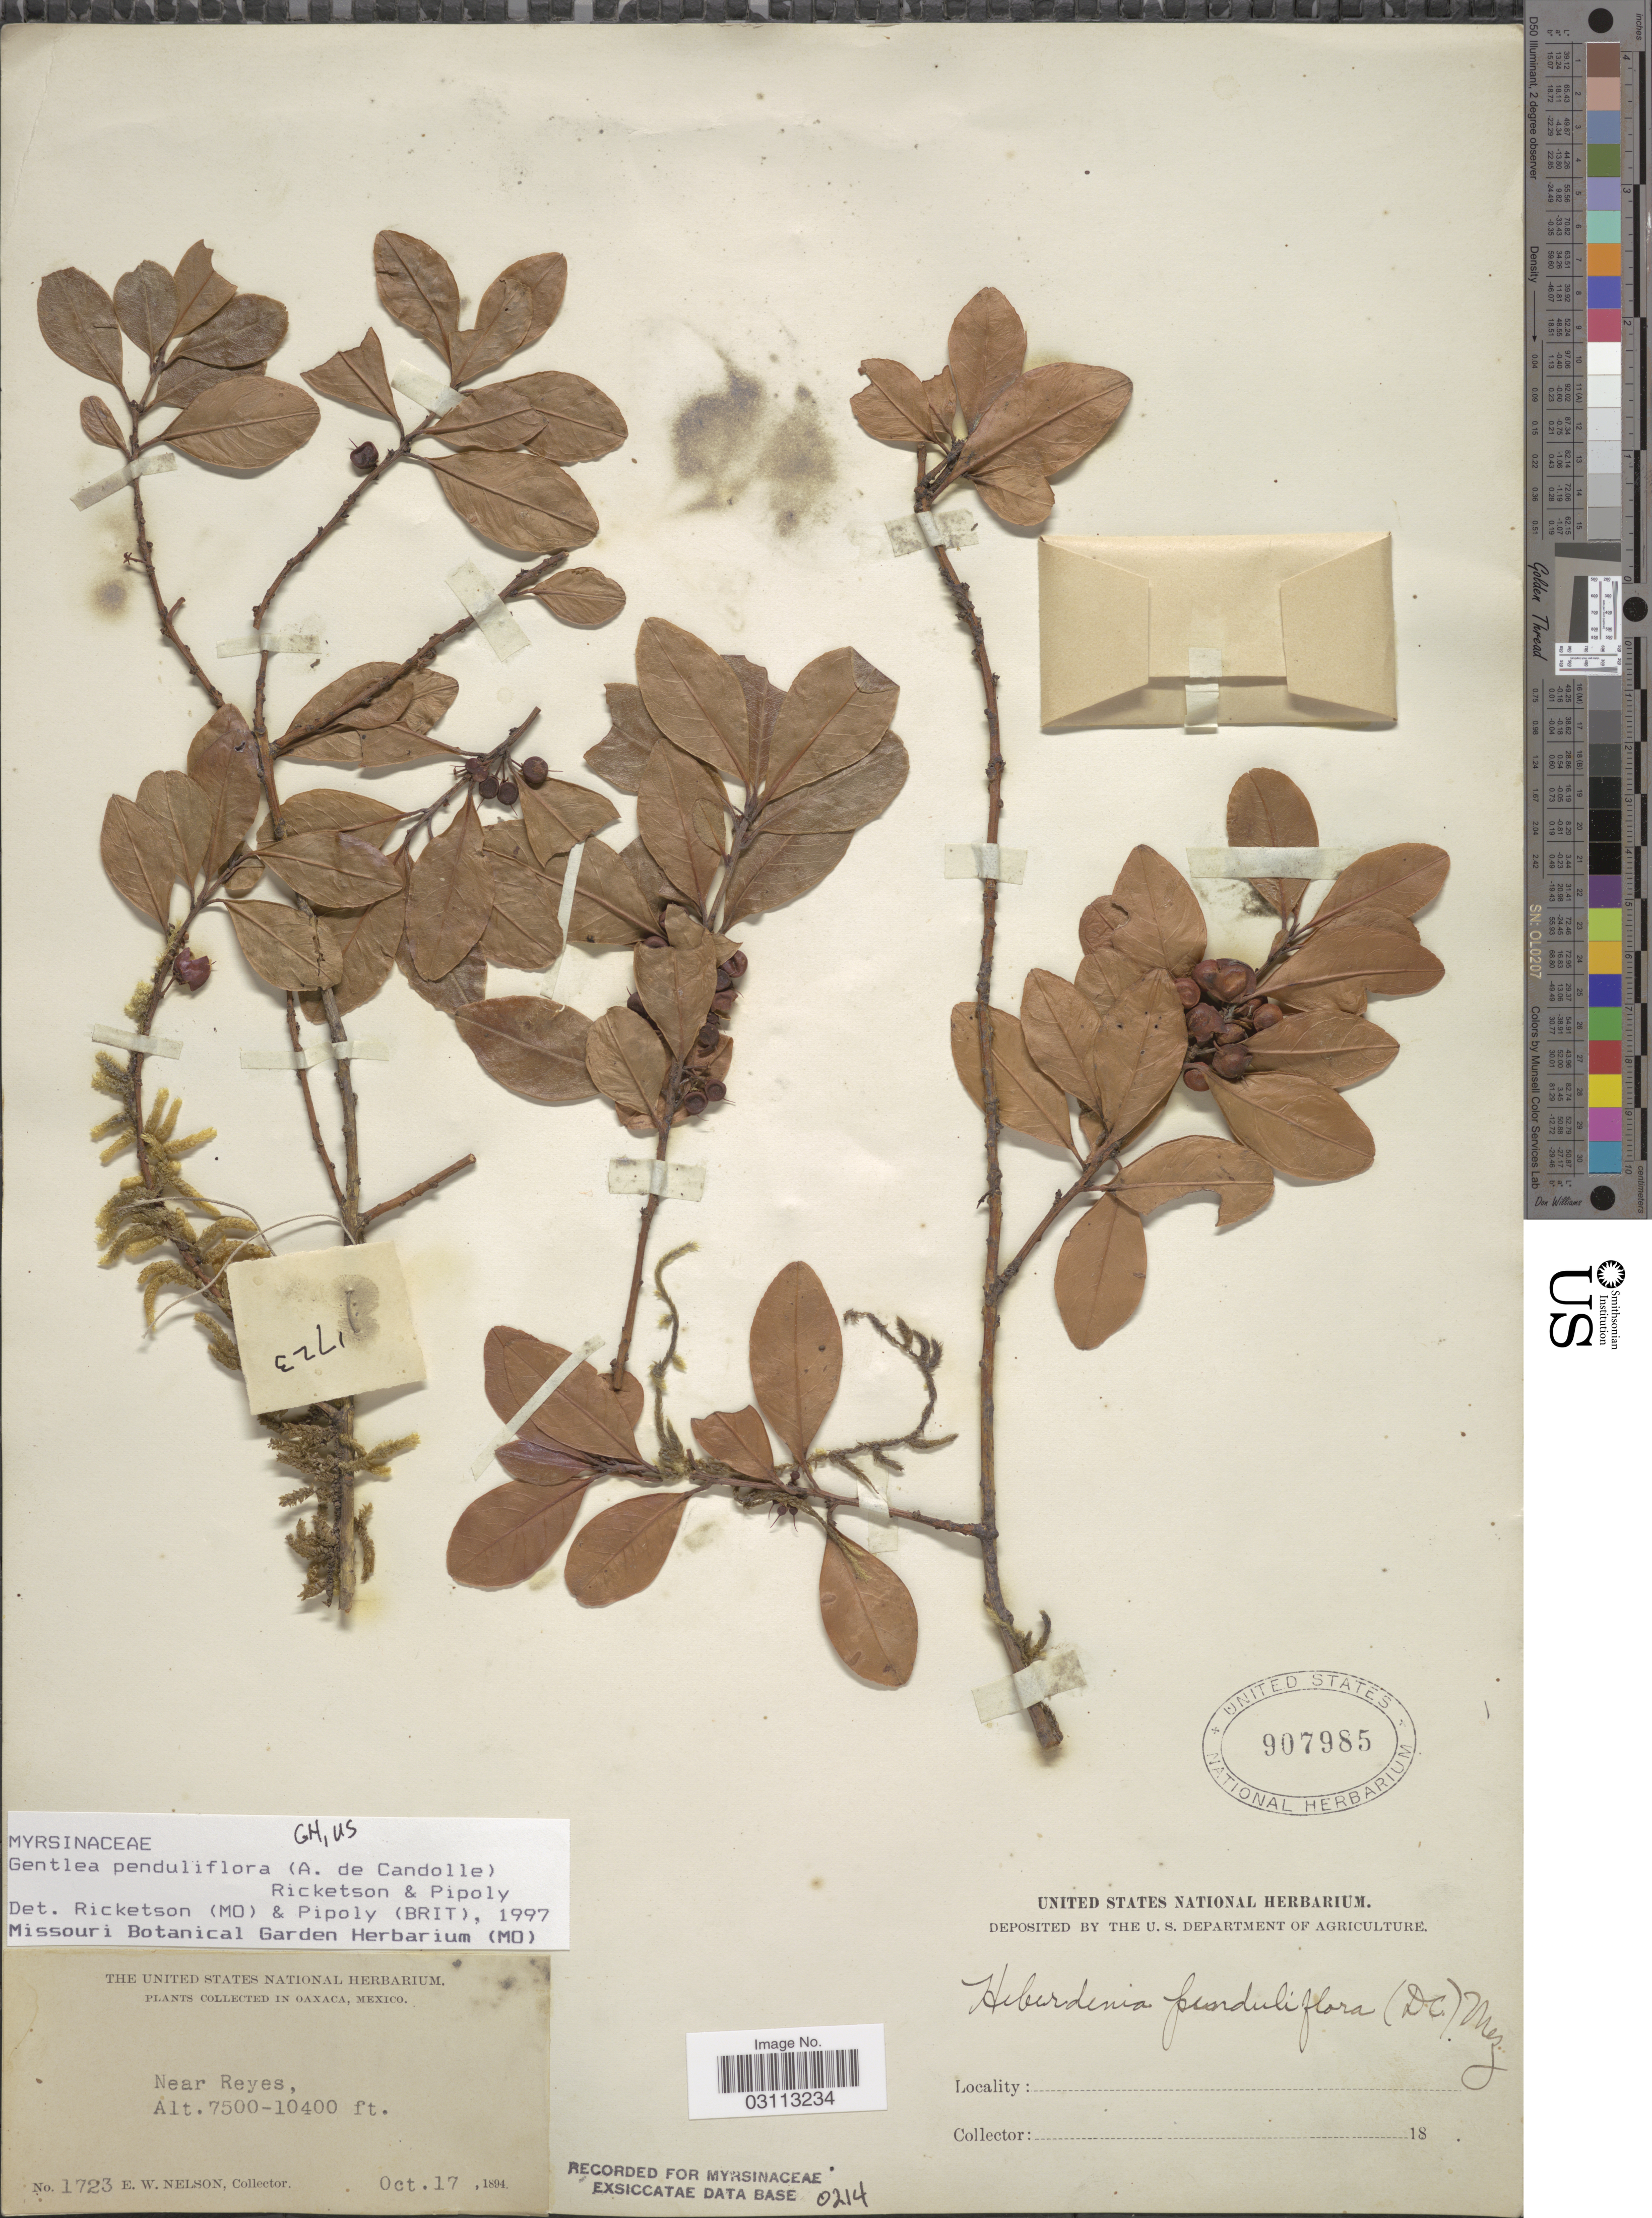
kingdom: Plantae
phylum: Tracheophyta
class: Magnoliopsida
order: Ericales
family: Primulaceae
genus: Gentlea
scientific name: Gentlea penduliflora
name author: (A. DC.) Pipoly & Ricketson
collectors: E. W. Nelson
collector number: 1723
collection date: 1894-10-17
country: Mexico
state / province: Oaxaca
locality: Near Reyes.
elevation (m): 2286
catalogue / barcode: US 907985